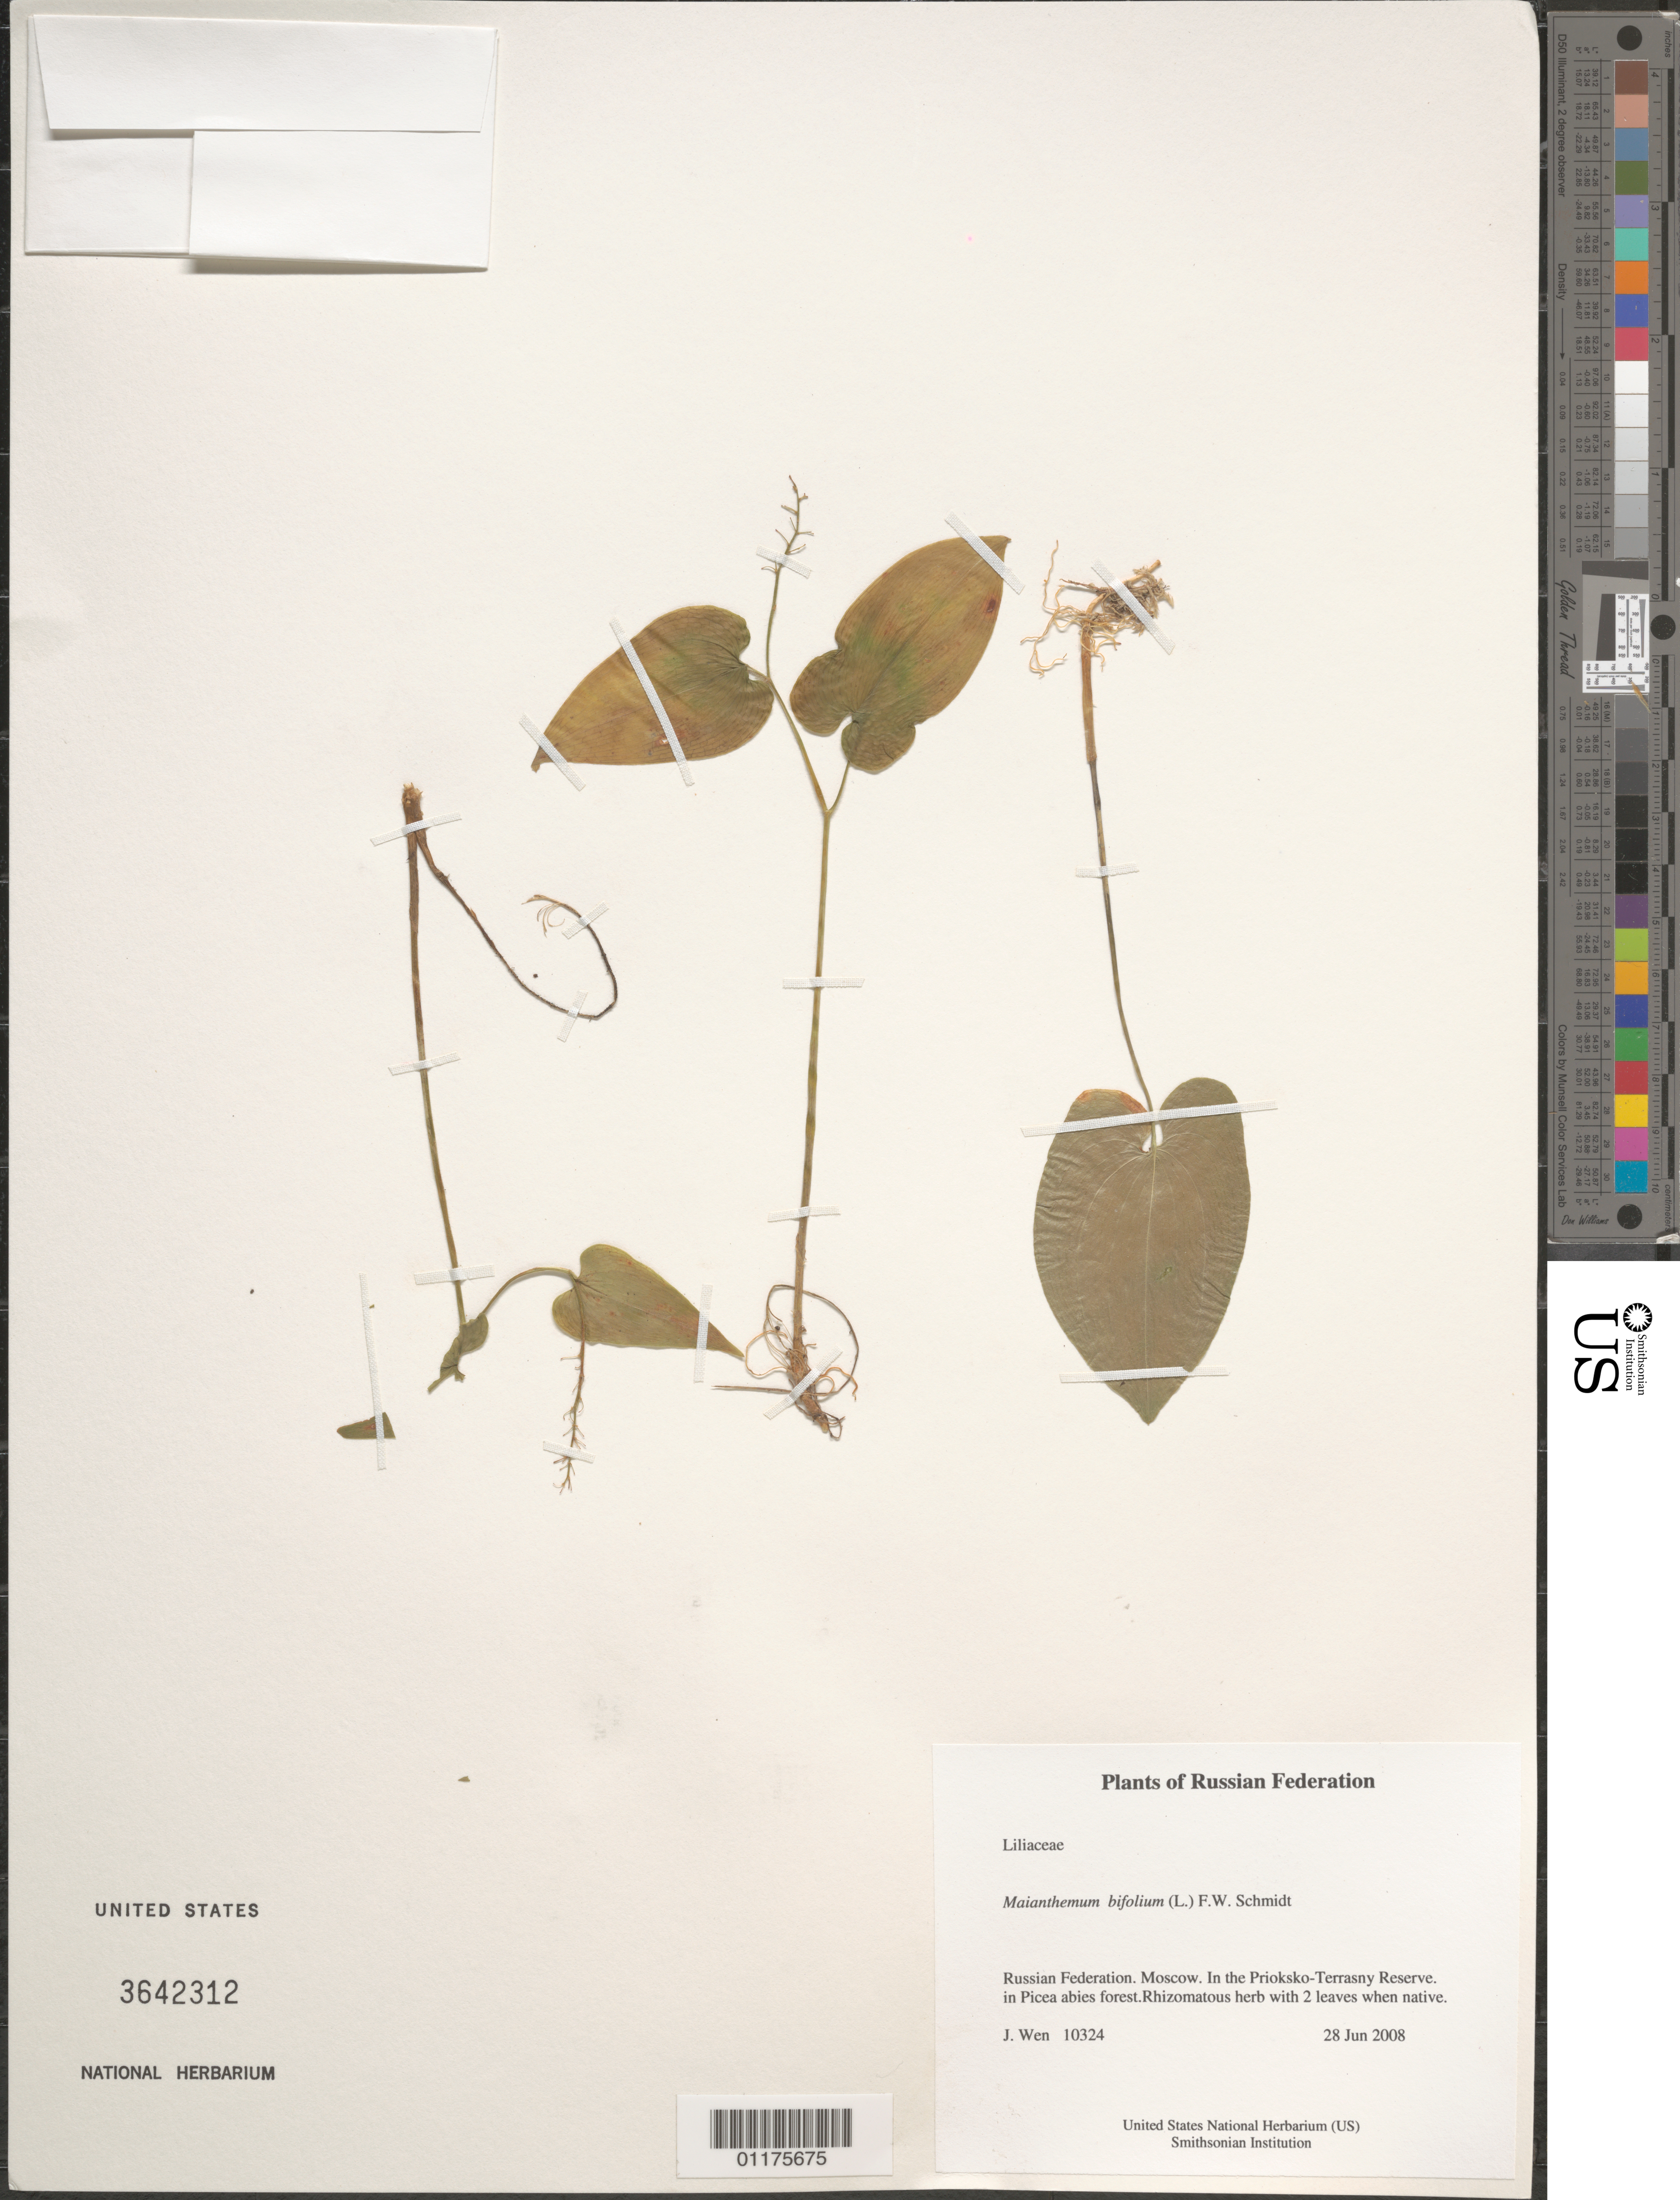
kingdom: Plantae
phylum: Tracheophyta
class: Liliopsida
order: Asparagales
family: Asparagaceae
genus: Maianthemum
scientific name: Maianthemum bifolium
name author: (L.) F.W. Schmidt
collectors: J. Wen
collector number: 10324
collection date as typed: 28 Jun 2008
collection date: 2008-06-28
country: Russian Federation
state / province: Moscow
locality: In the Prioksko-Terrasny Reserve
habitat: In Picea abies forest.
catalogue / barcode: US 3642312